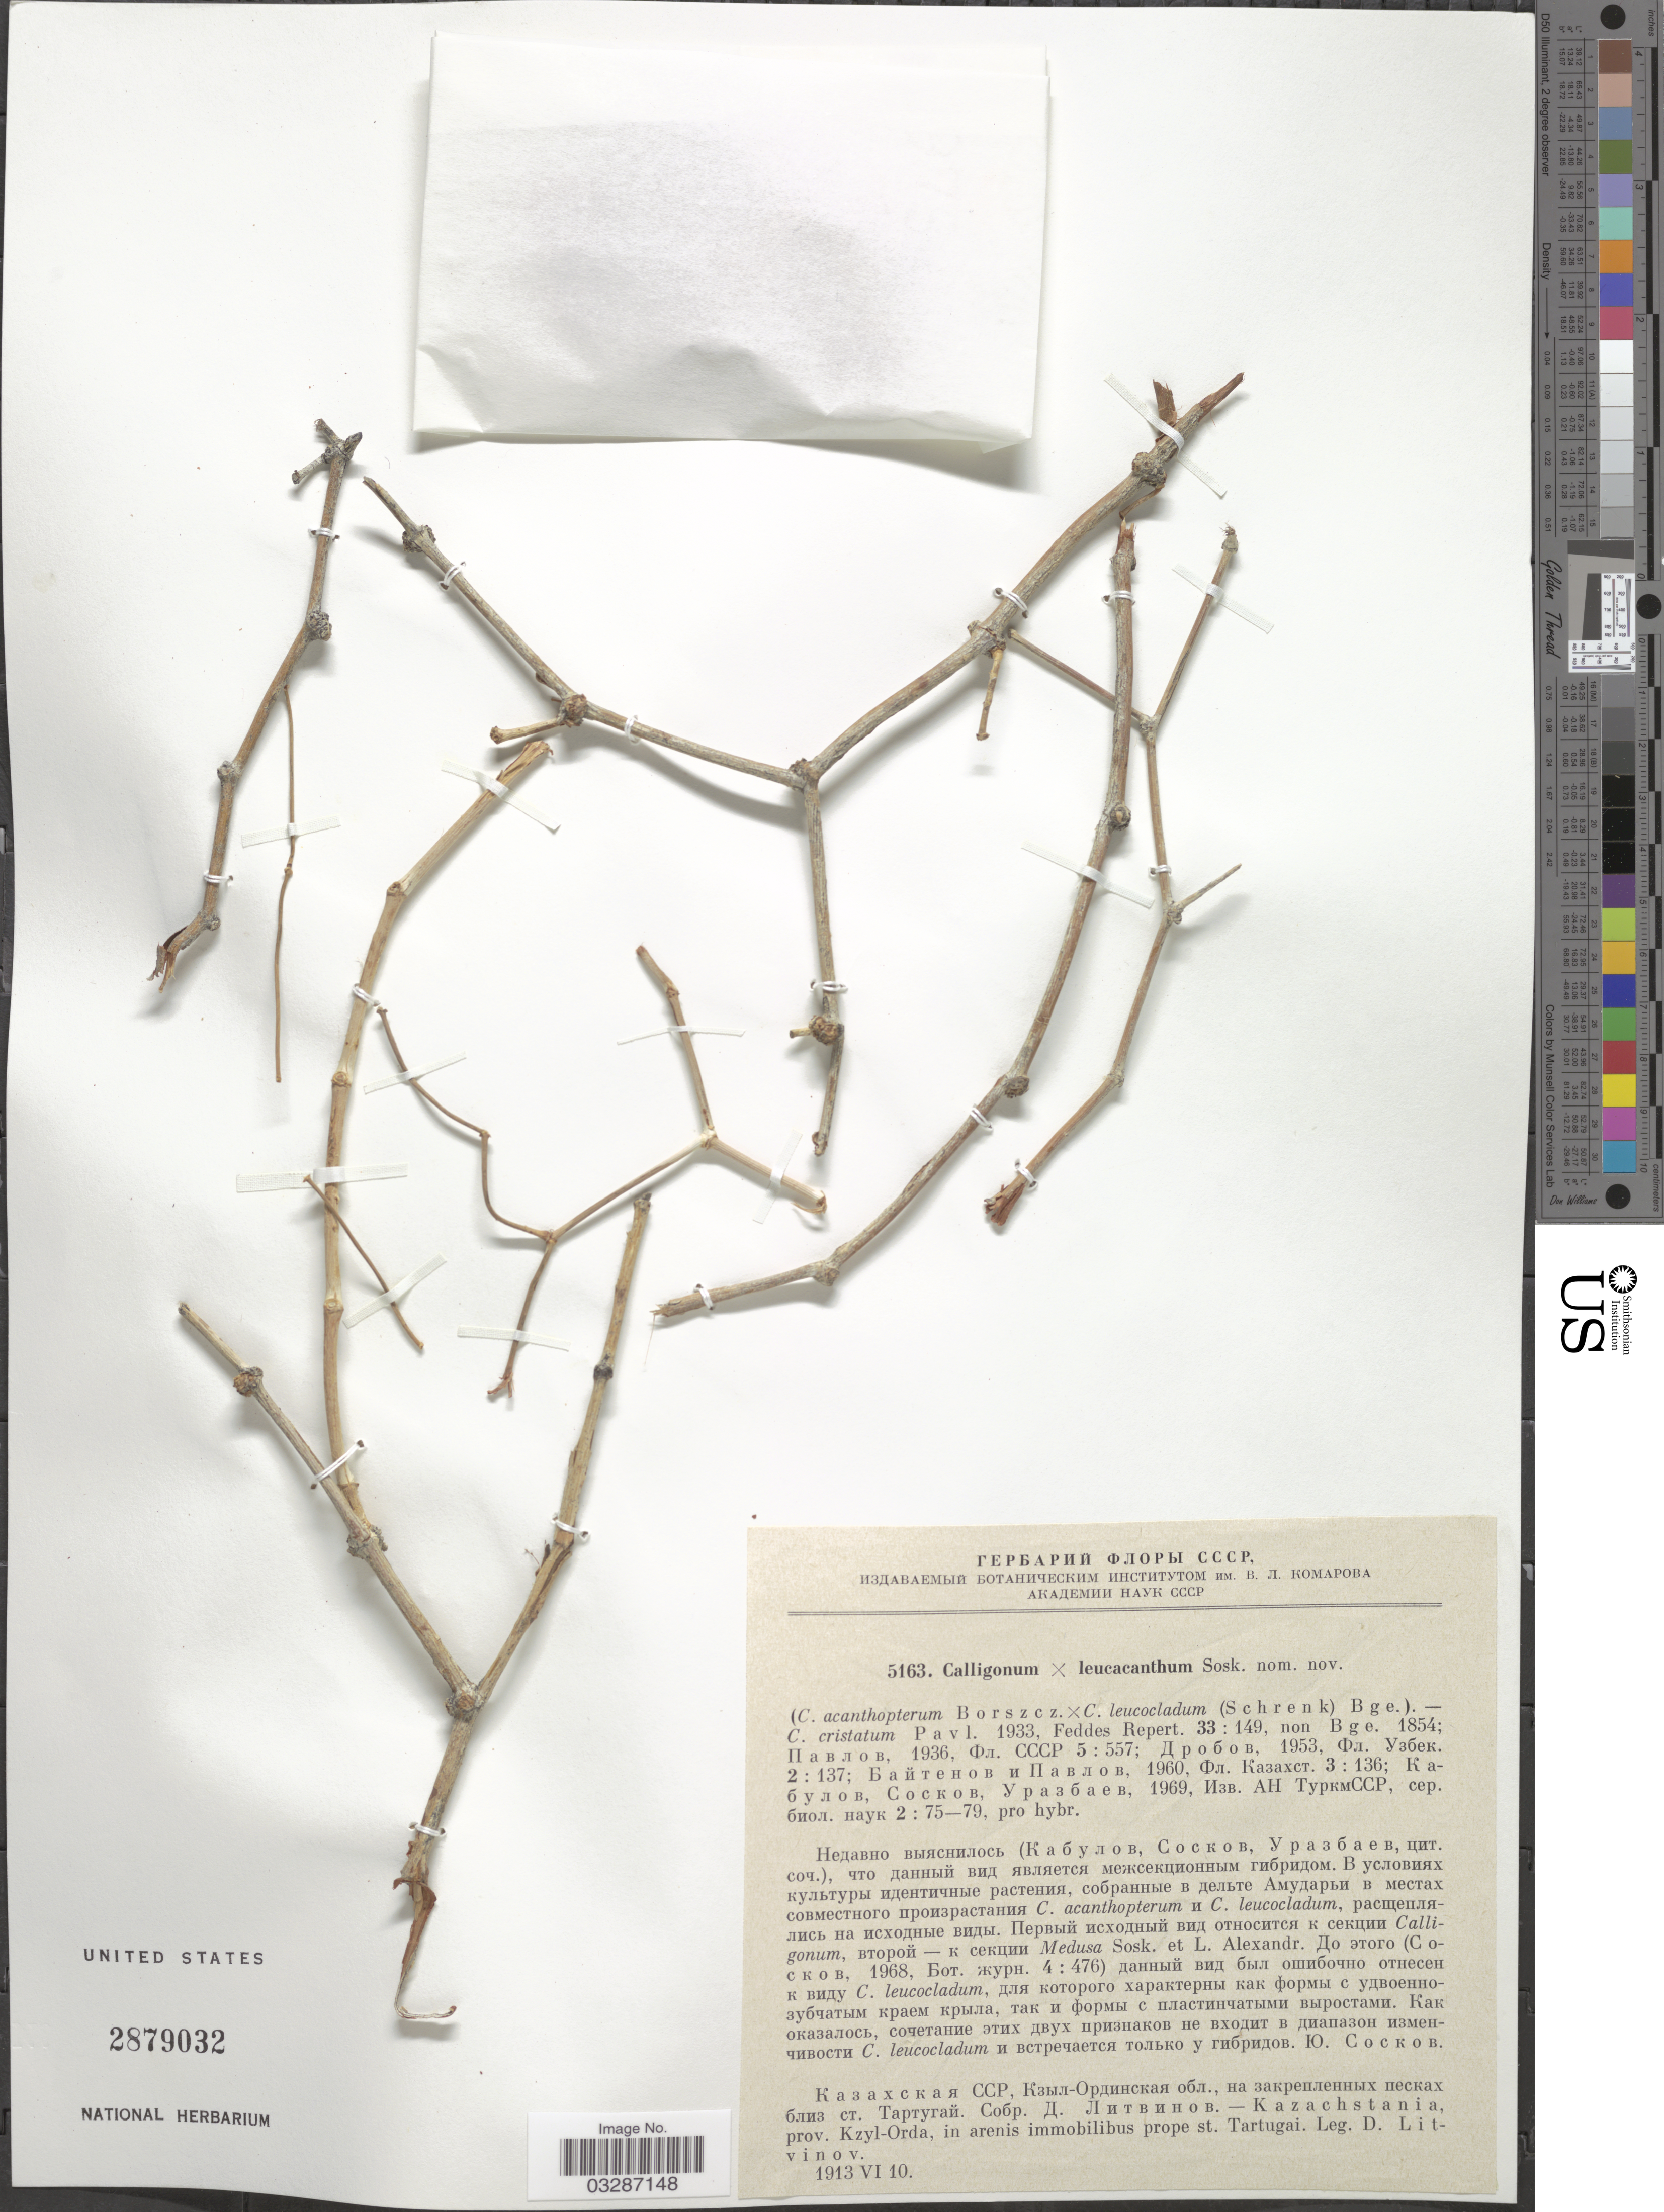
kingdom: Plantae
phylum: Tracheophyta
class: Magnoliopsida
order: Caryophyllales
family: Polygonaceae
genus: Calligonum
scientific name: Calligonum leucocladum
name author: (Schrenk) Bunge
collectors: D. Litvinov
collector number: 5163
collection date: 1913-06-10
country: Kazakhstan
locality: Kazachstania, prov. Kzyl-Orda, in arenis immobilibus prope st. Tartutagi.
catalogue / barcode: US 2879032